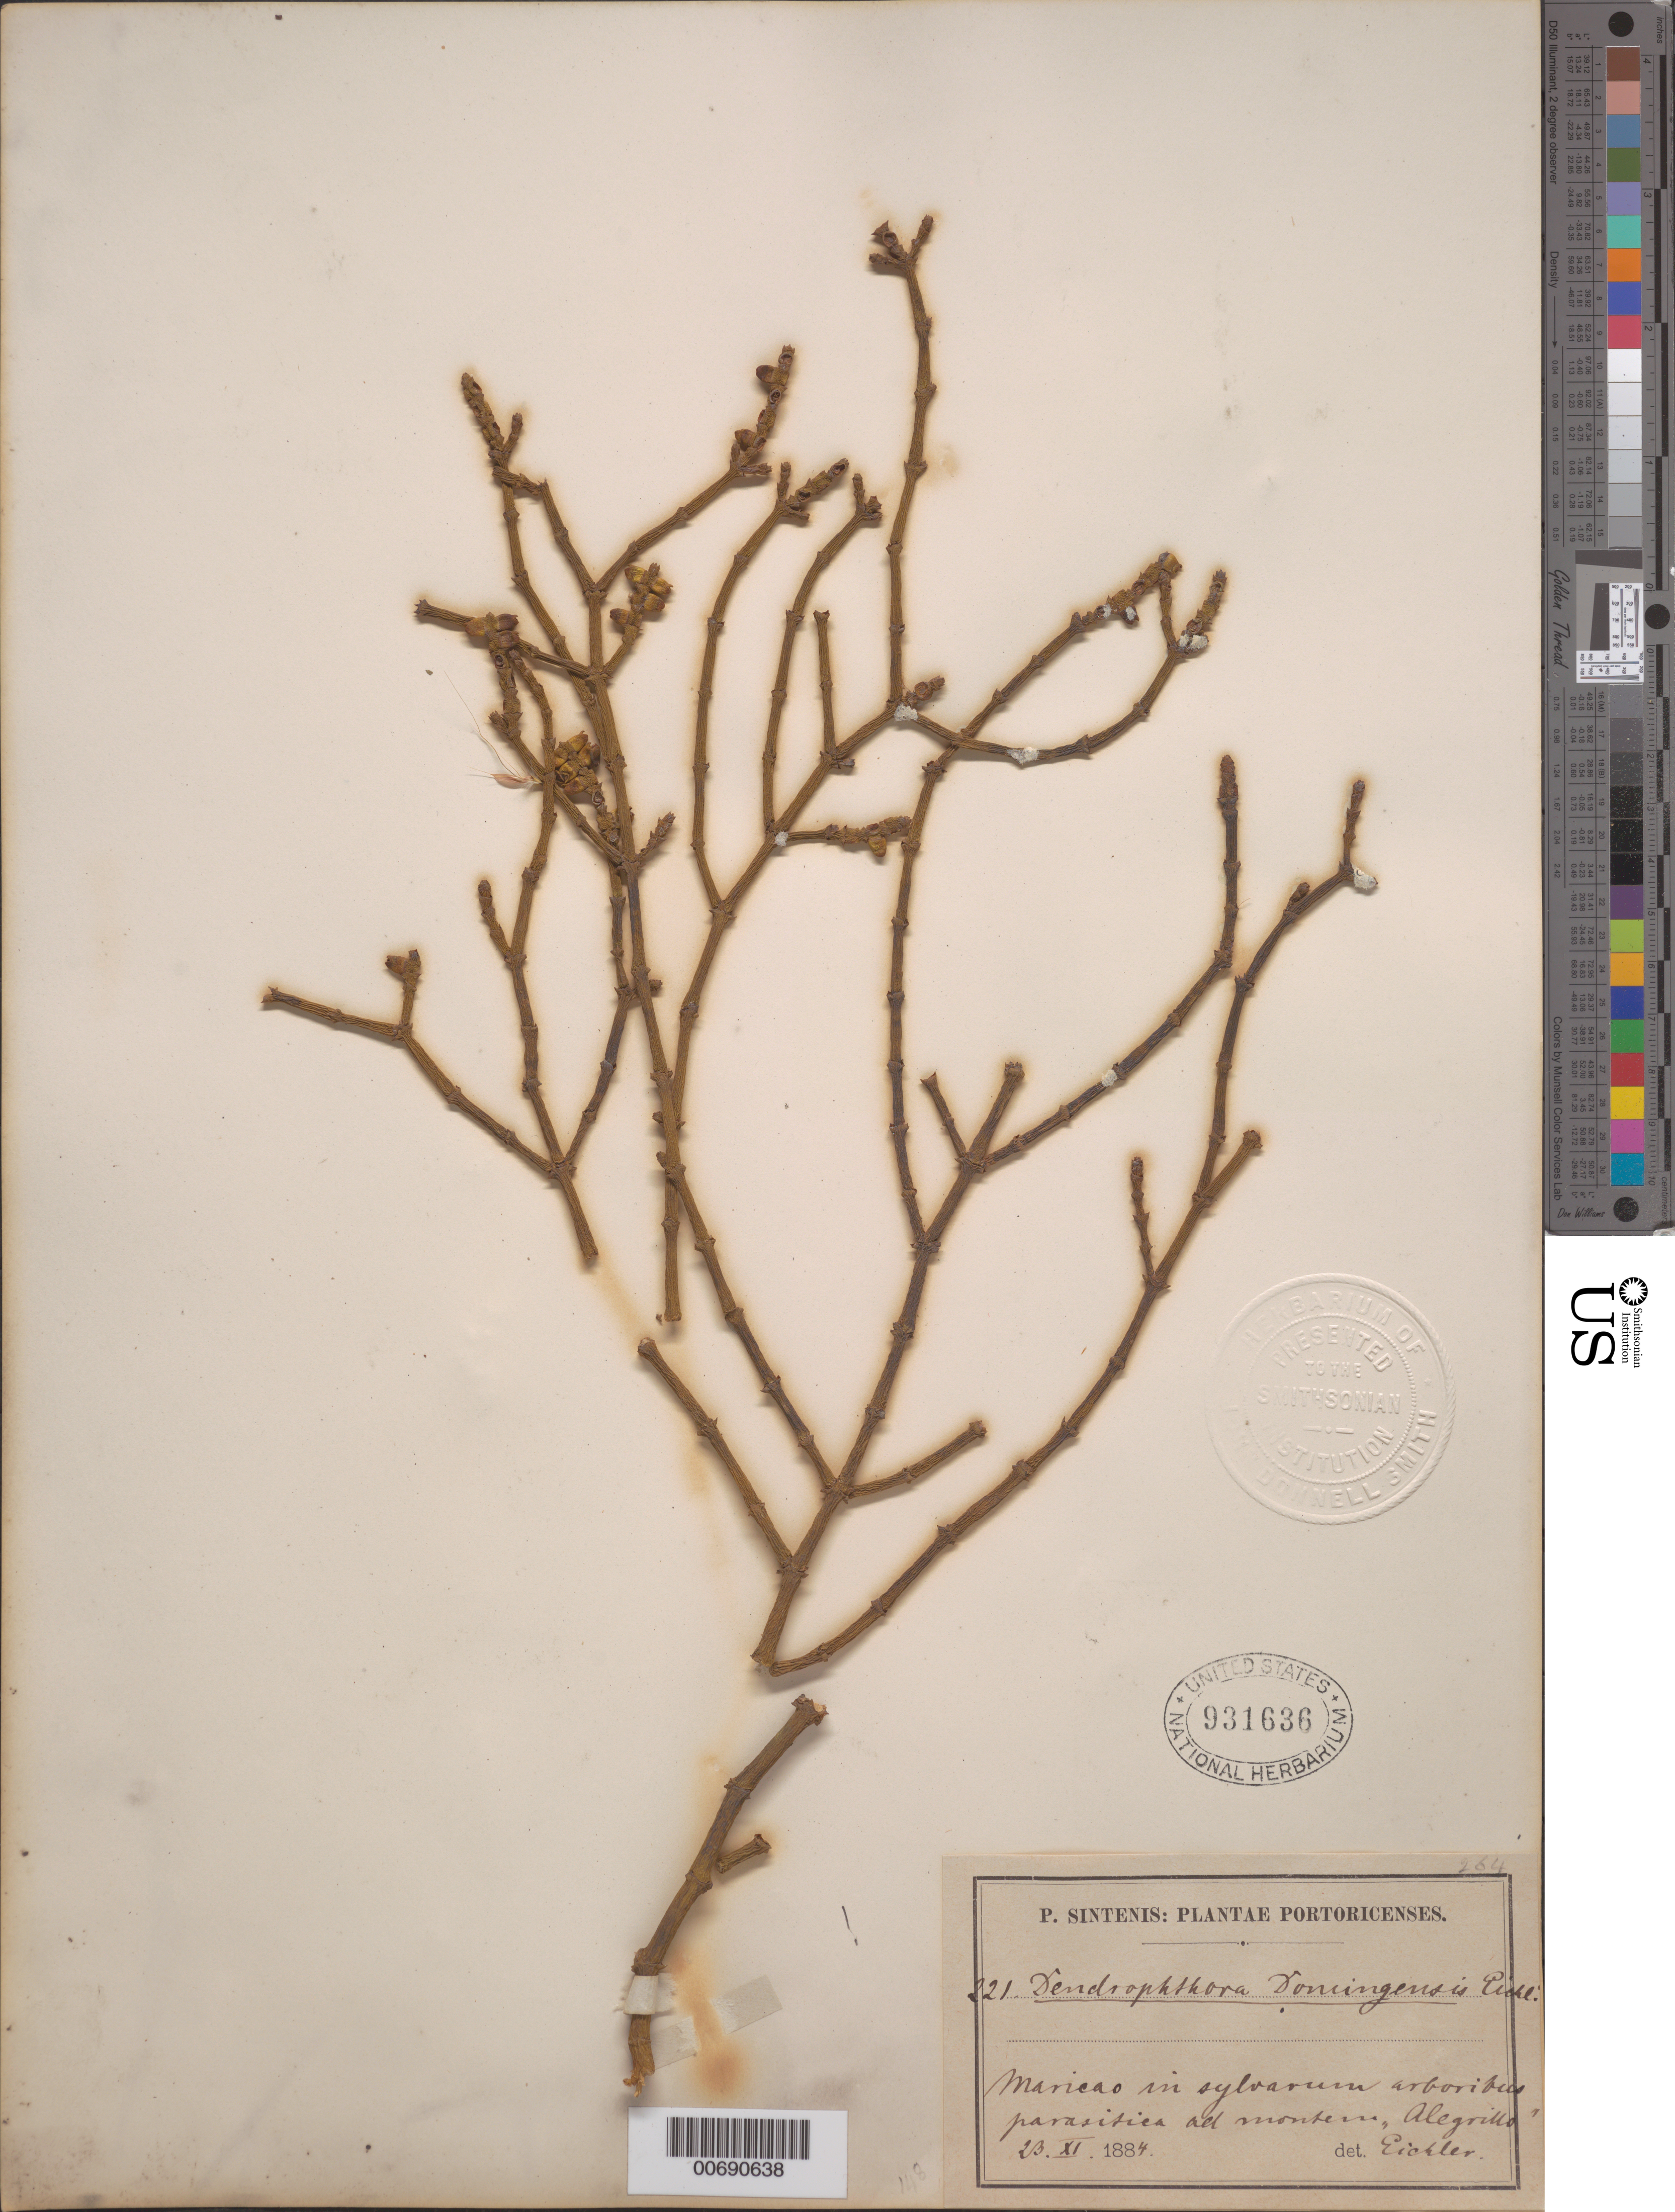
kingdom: Plantae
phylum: Tracheophyta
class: Magnoliopsida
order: Santalales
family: Viscaceae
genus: Dendrophthora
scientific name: Dendrophthora domingensis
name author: (Spreng.) Eichler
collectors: P. Sintenis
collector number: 221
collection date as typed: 23 Nov 1884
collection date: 1884-11-23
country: Puerto Rico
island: Greater Antilles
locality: Maricao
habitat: in sylvarum arboribus parasitica ad montero Alegrillo.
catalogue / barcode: US 931636